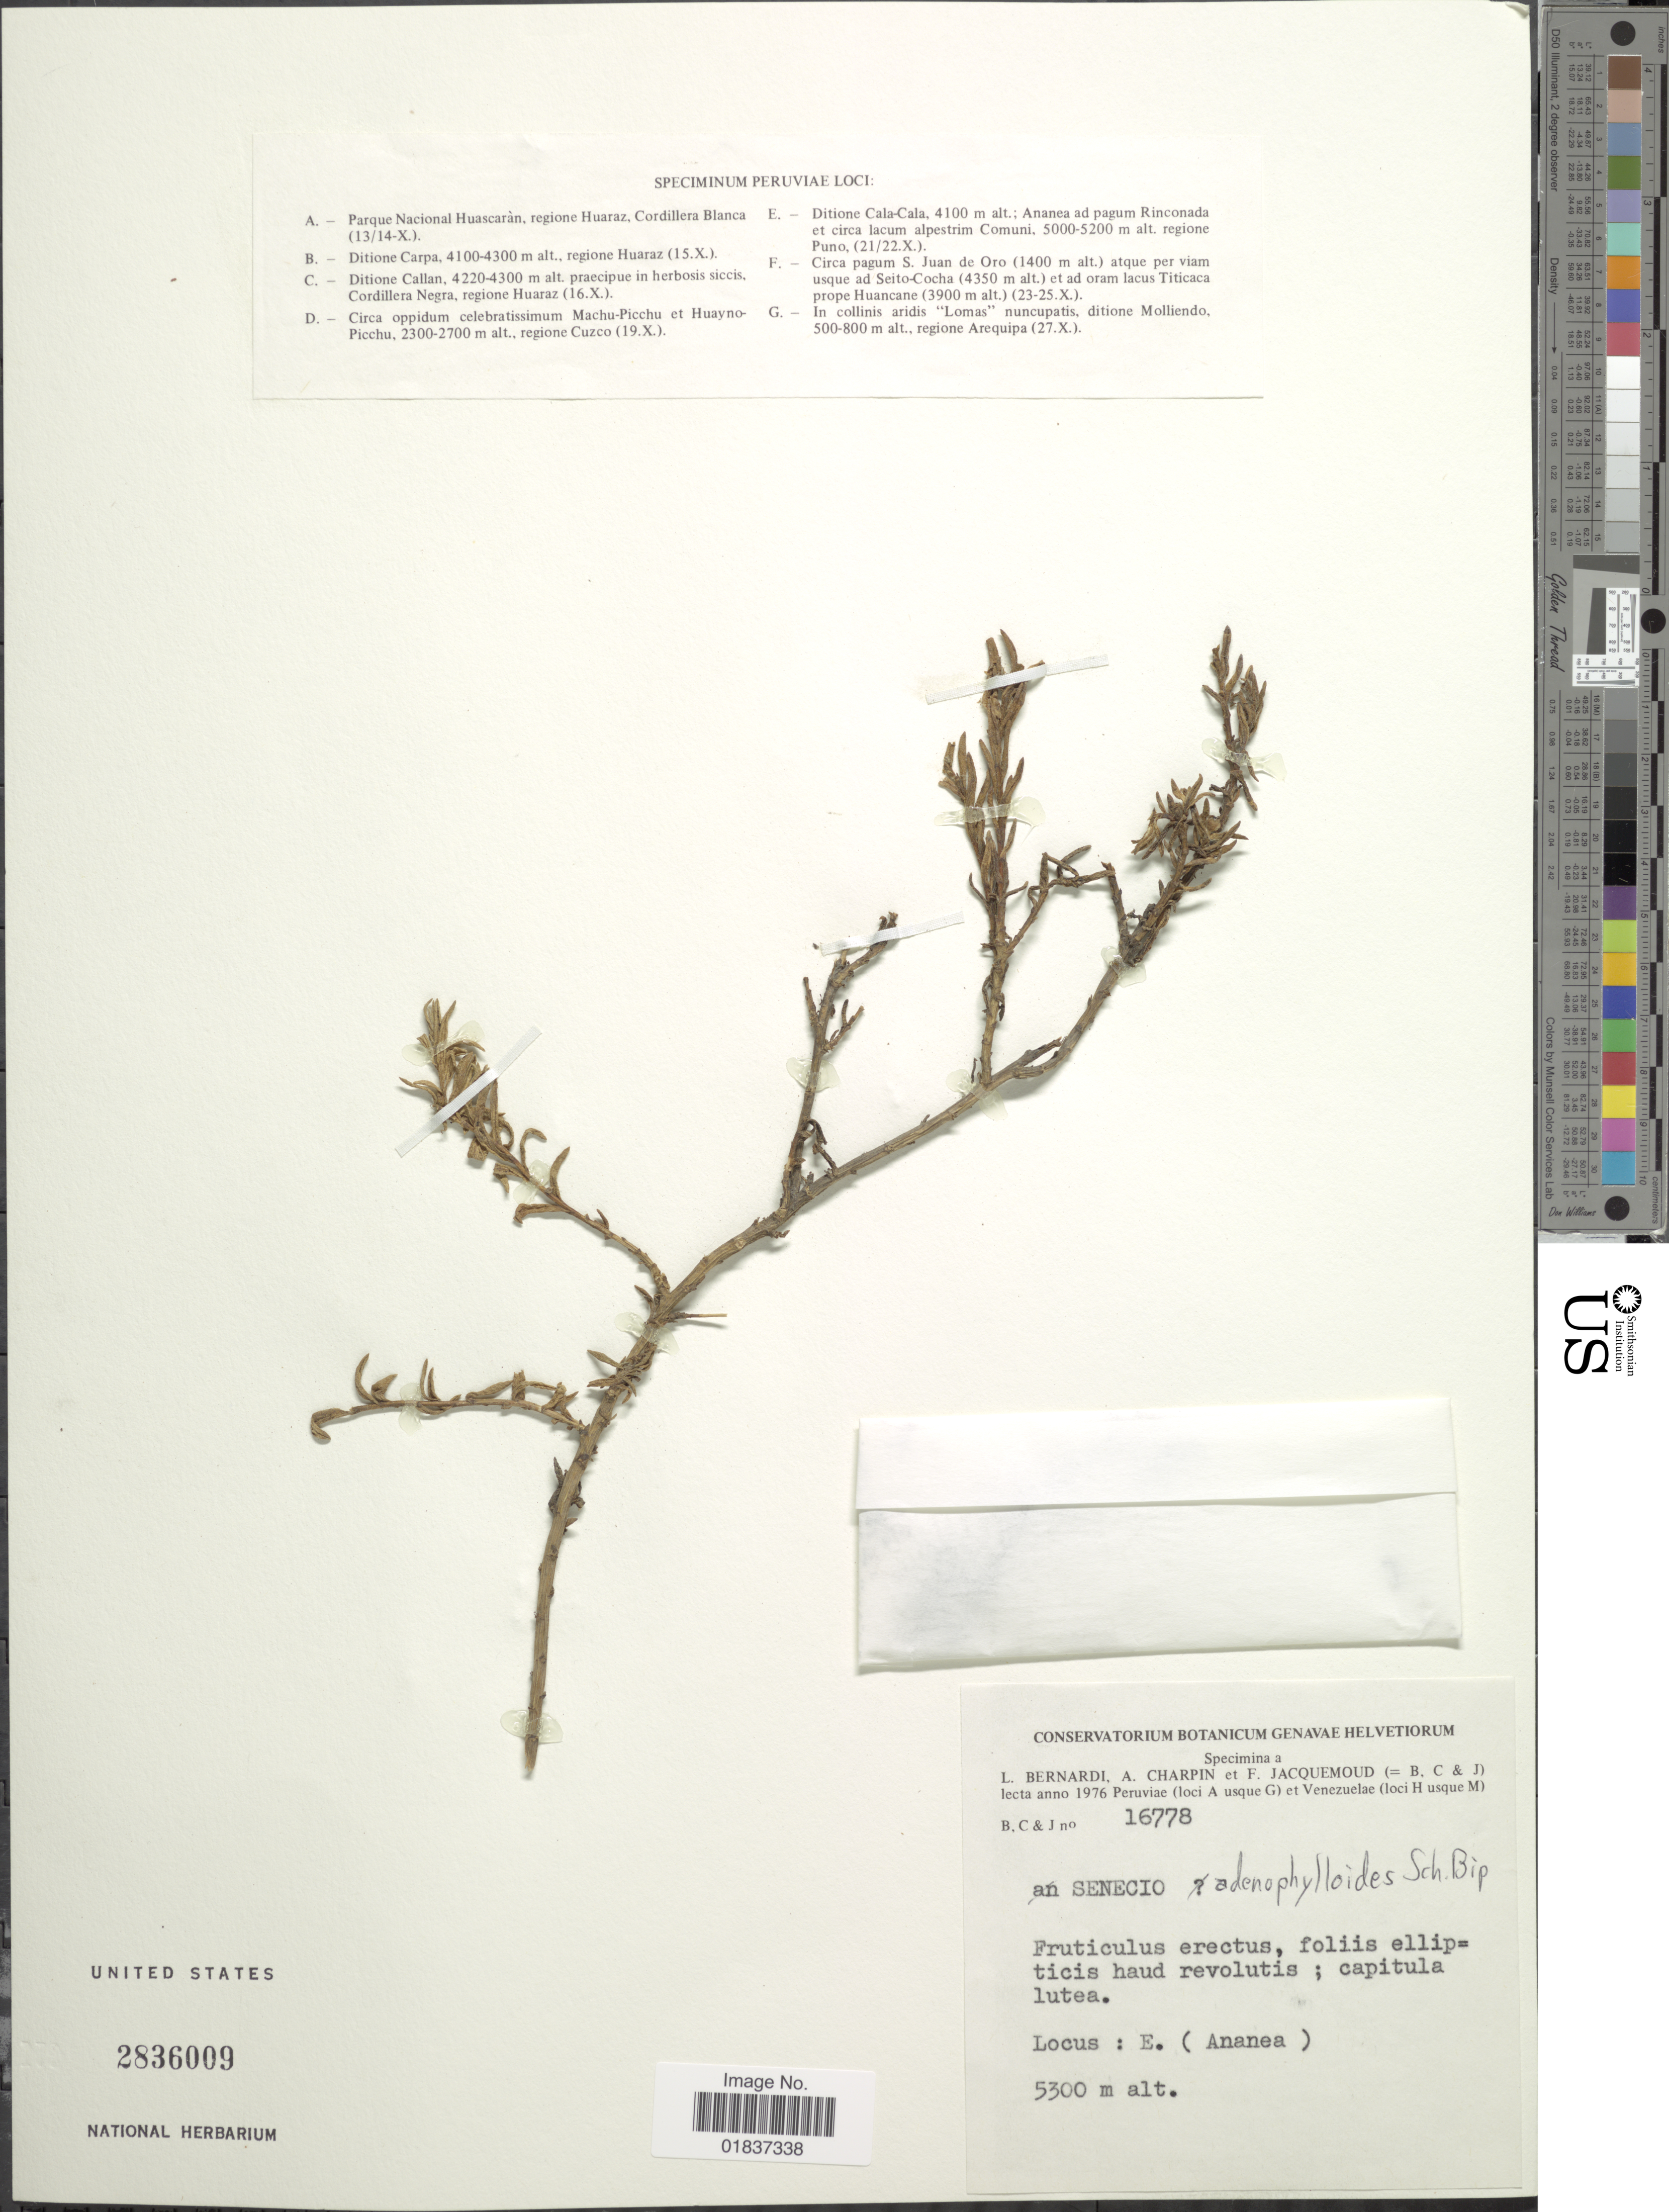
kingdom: Plantae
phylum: Tracheophyta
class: Magnoliopsida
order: Asterales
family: Asteraceae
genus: Senecio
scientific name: Senecio rufescens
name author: DC.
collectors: L. Bernardi, A. Charpin & F. Jacquemoud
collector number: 16778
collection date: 1976-10-21/1976-10-22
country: Peru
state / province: Puno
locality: Ditione Cala-Cala. Ananea ad pagum Rinconada et circa lacum alpestrim Comuni. regione Puno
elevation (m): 5300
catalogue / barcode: US 2836009